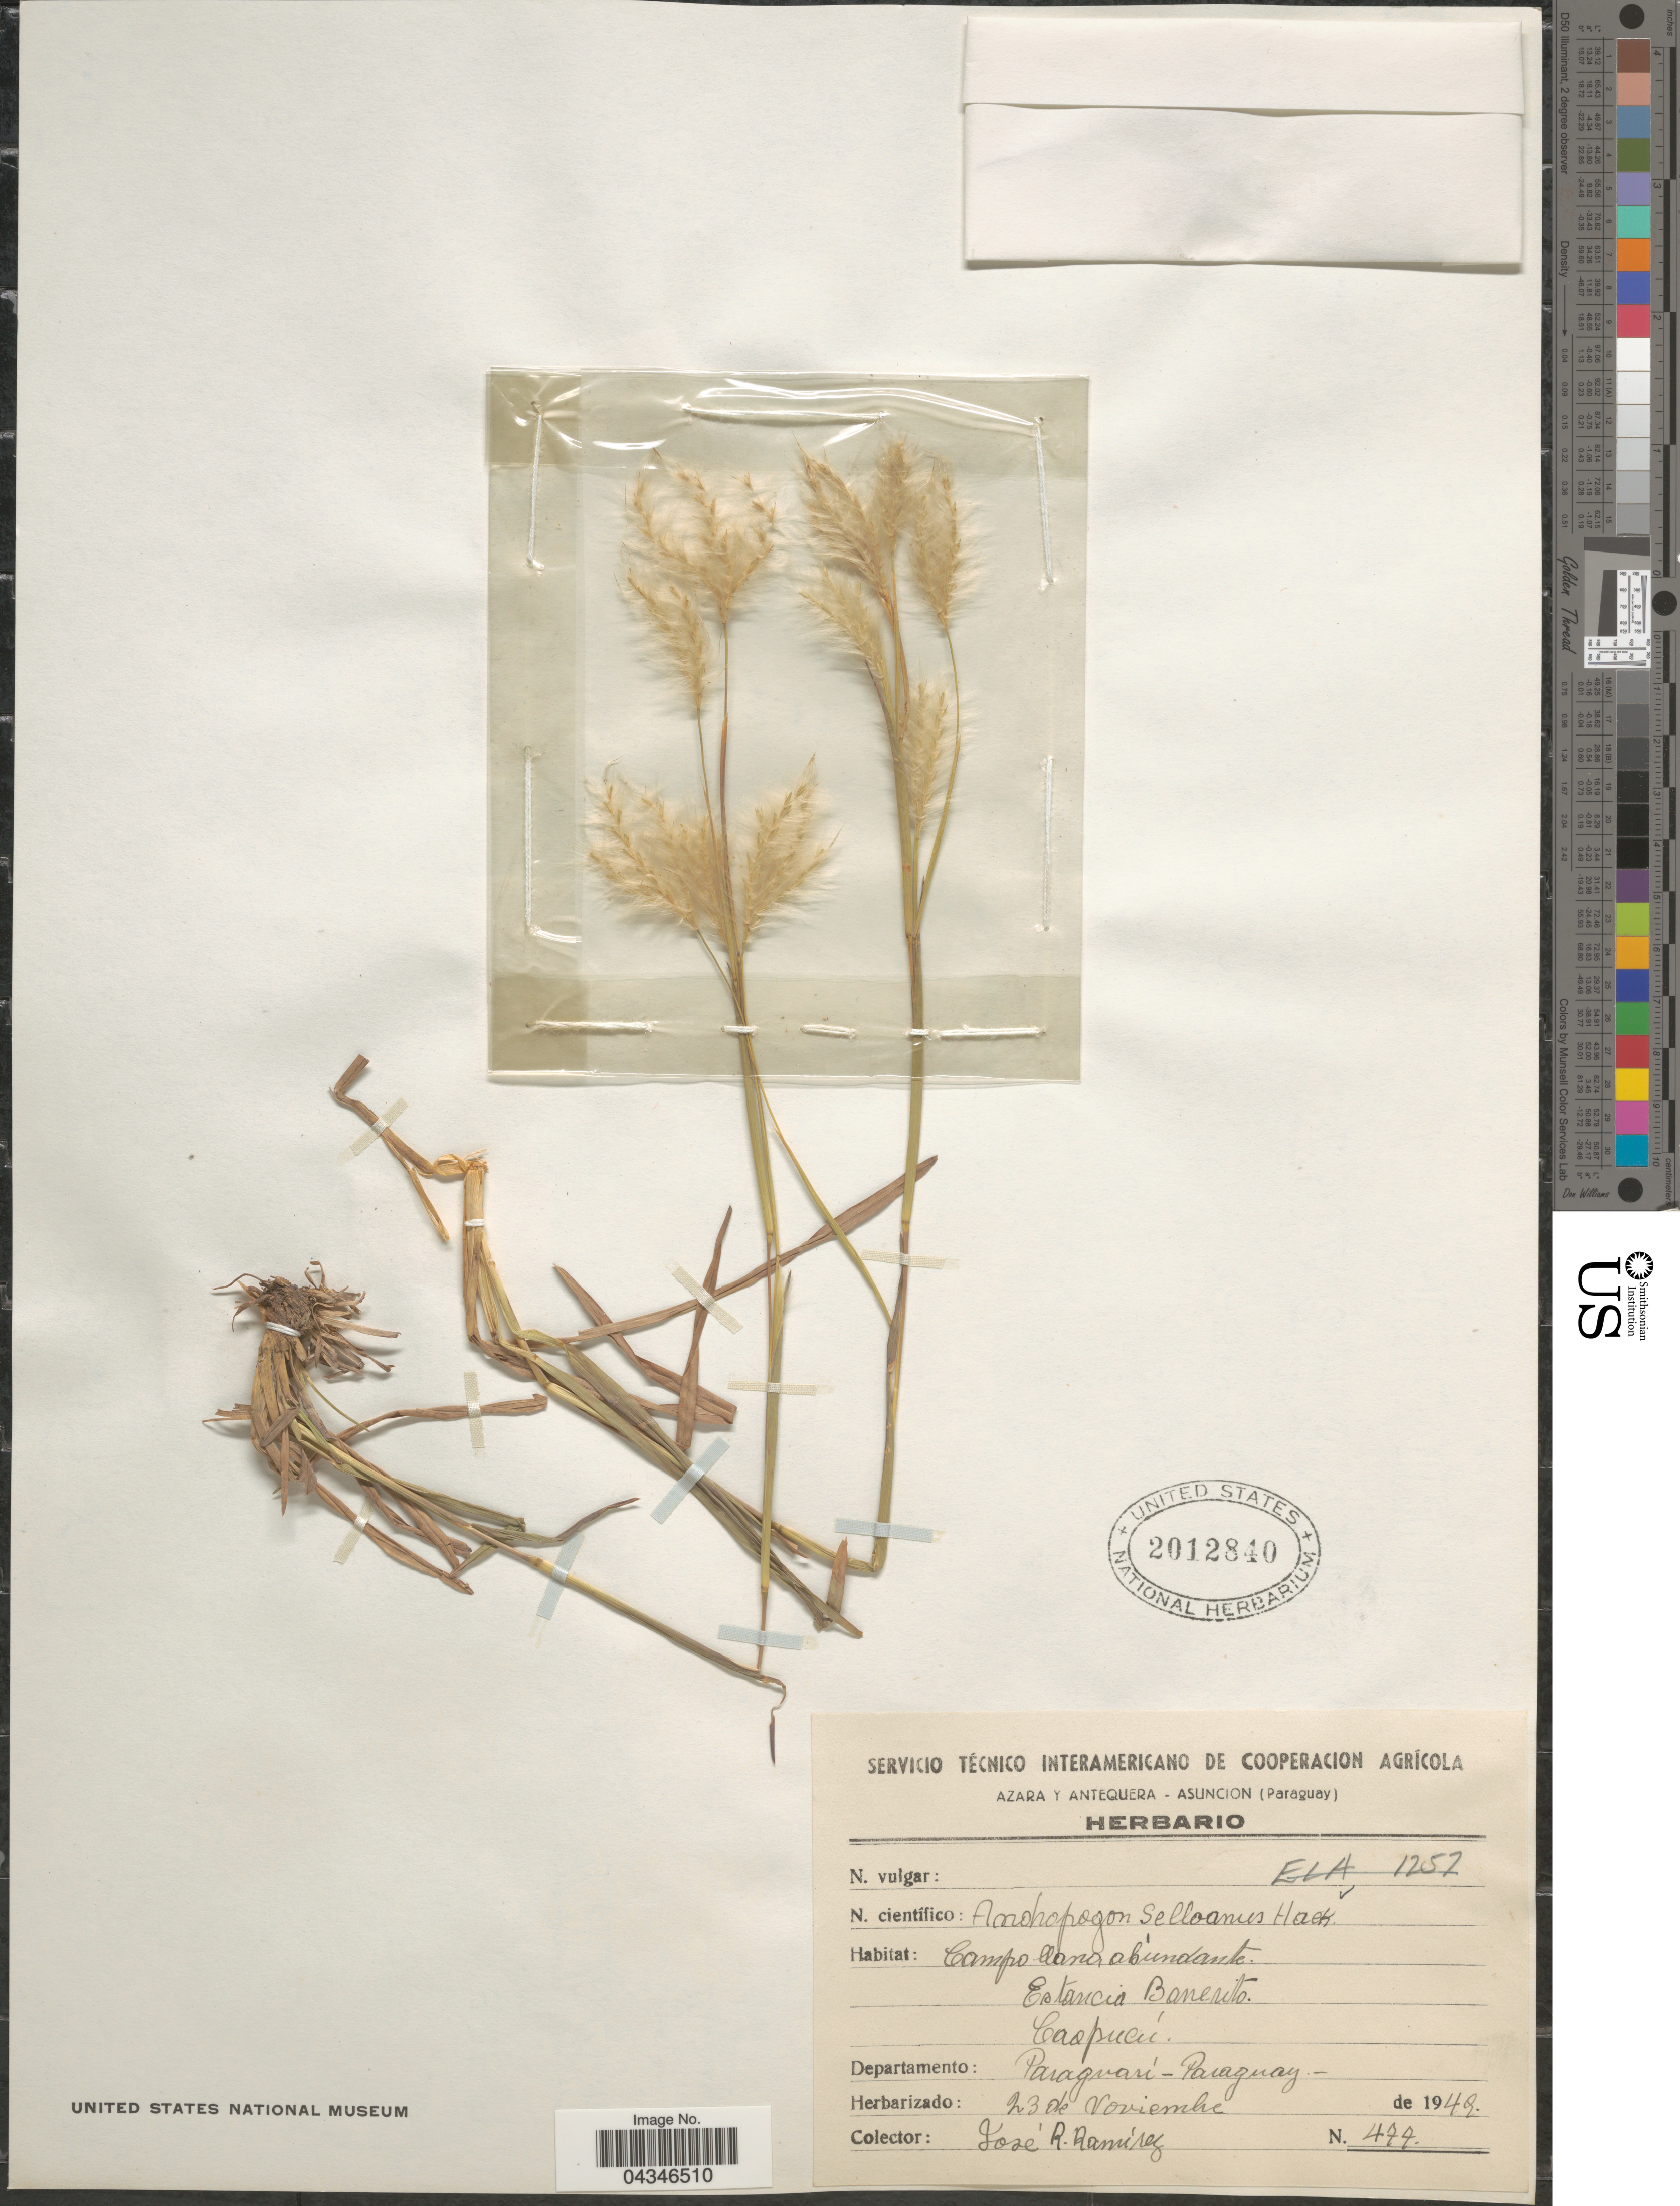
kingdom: Plantae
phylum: Tracheophyta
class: Liliopsida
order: Poales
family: Poaceae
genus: Andropogon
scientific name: Andropogon selloanus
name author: (Hack.) Hack.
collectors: J. Ramírez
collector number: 477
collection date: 1949-11-23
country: Paraguay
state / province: Paraguari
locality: Estancia Barrerito. Caapucú. Departamento: Paraguari.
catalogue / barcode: US 2012840